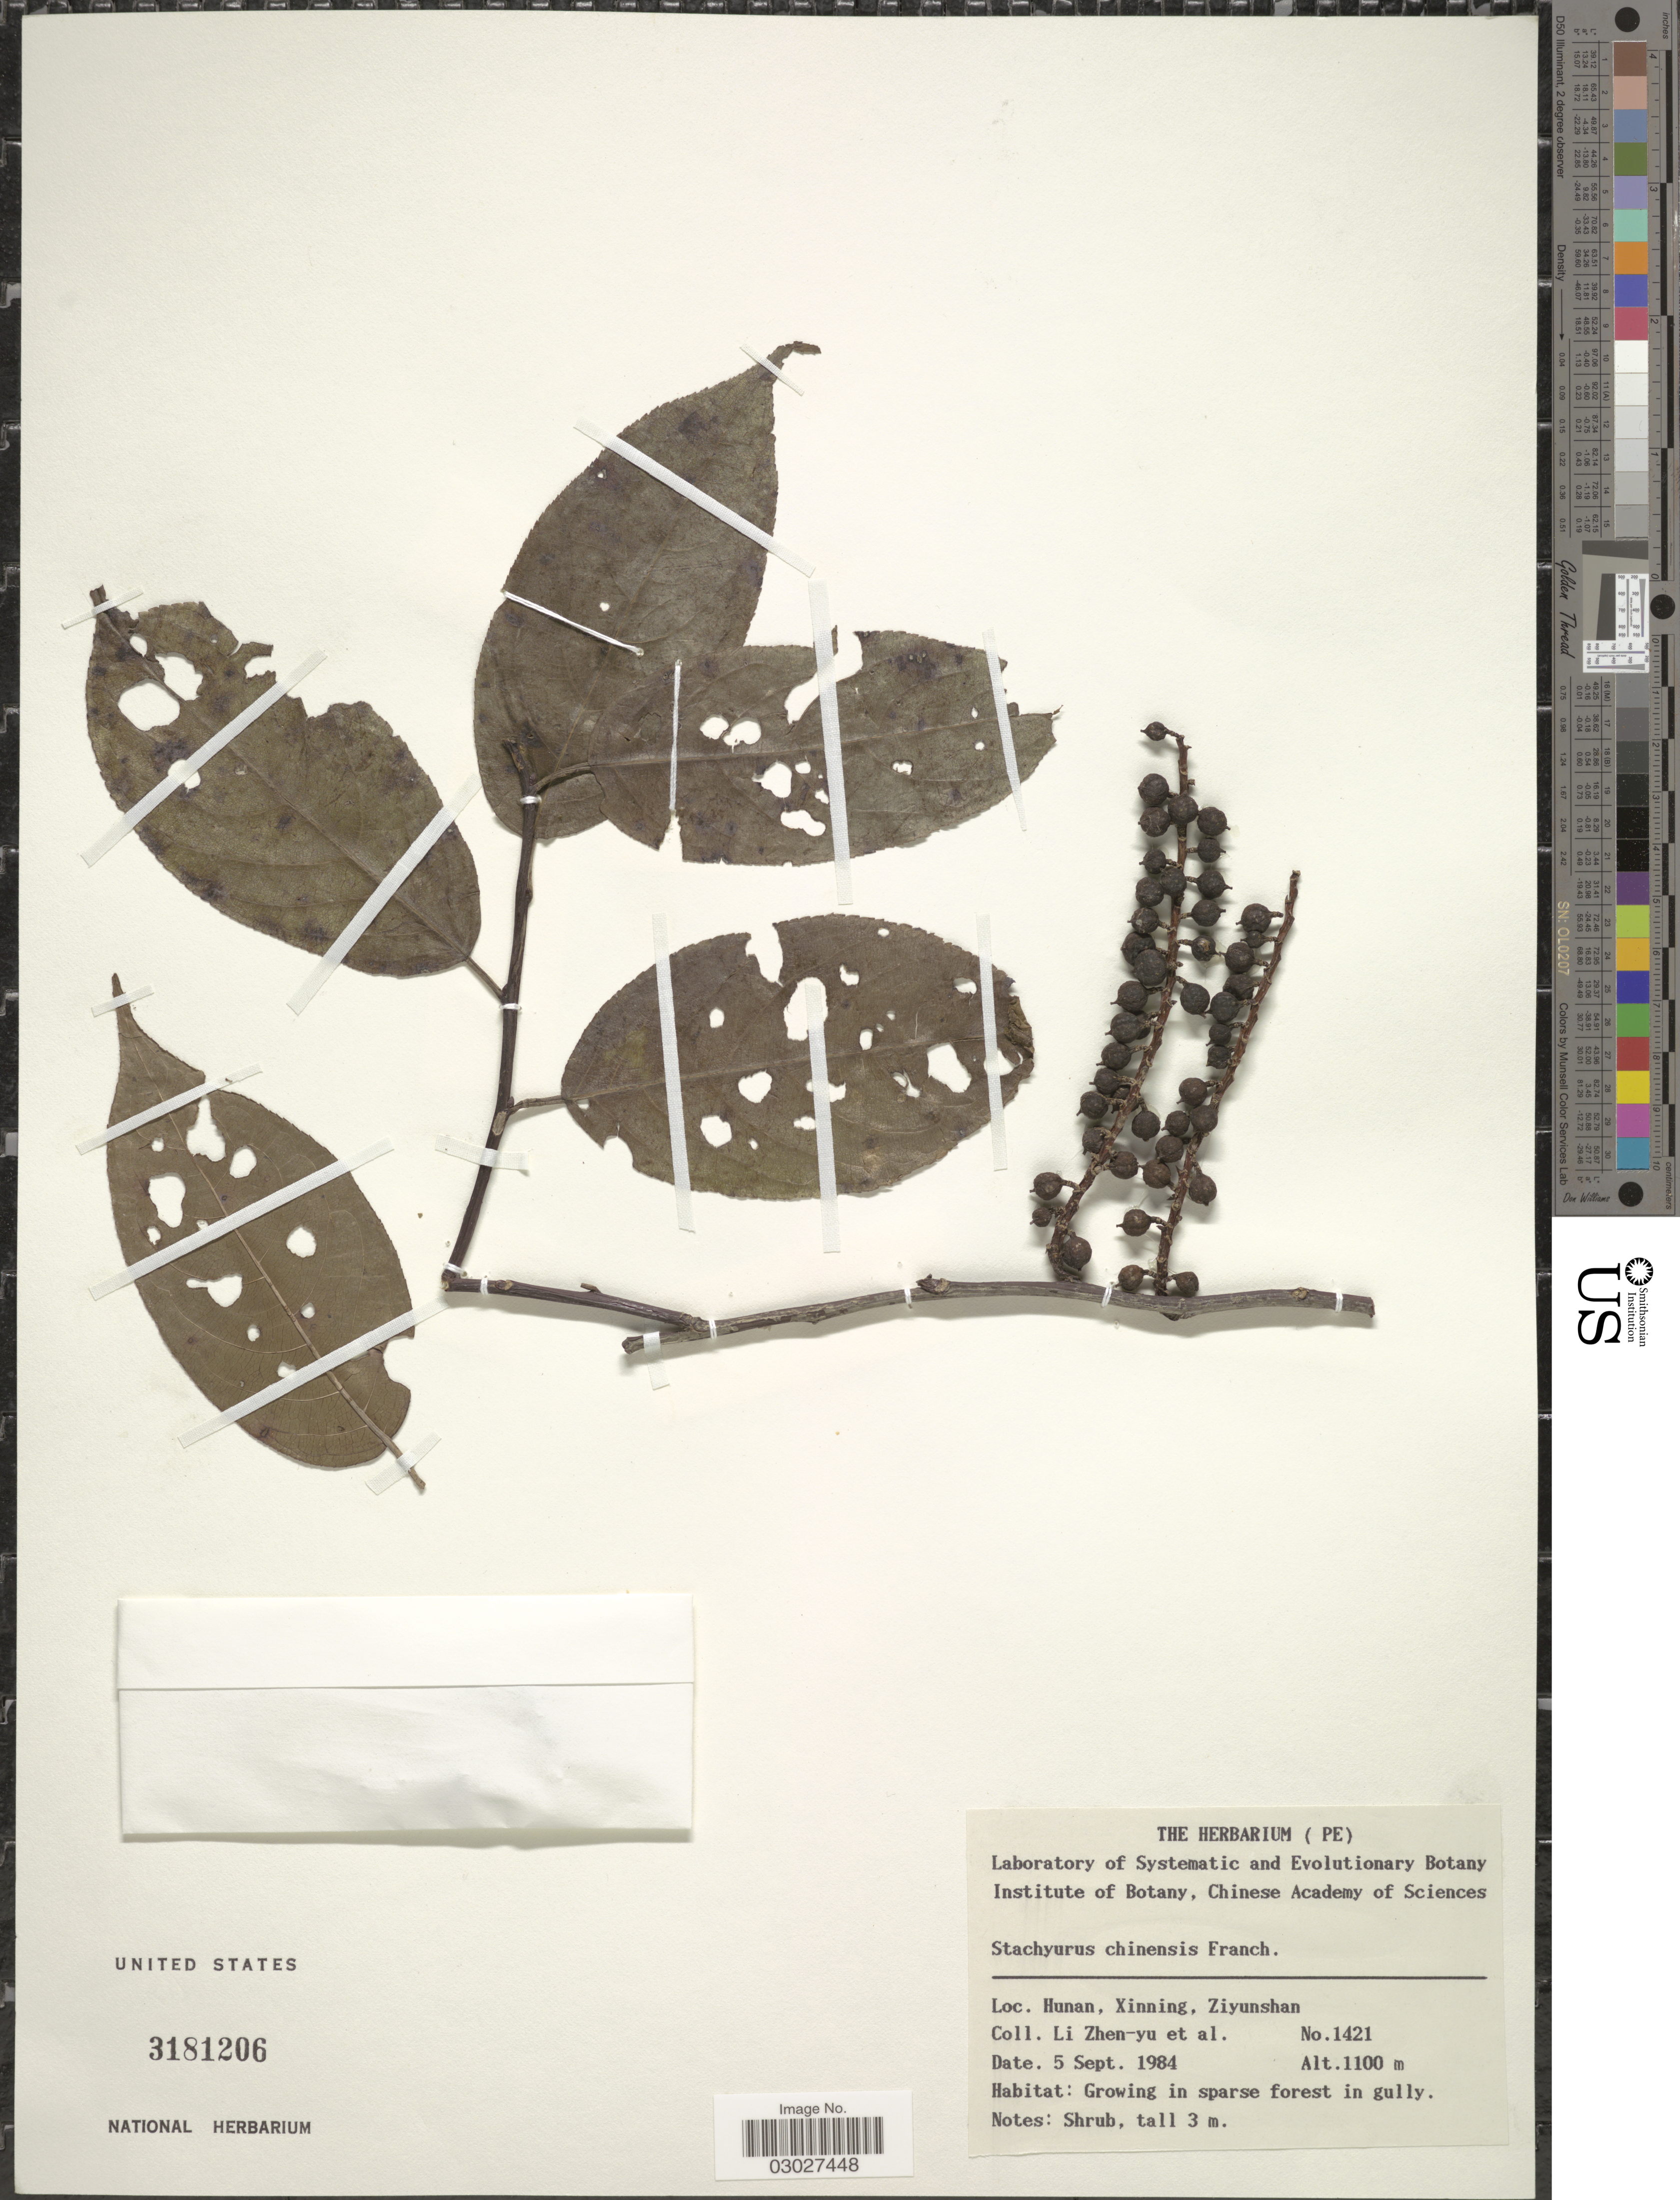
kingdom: Plantae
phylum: Tracheophyta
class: Magnoliopsida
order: Crossosomatales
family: Stachyuraceae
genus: Stachyurus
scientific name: Stachyurus chinensis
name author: Franch.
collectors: Z. Y. Li & et al.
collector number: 1421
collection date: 1984-09-05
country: China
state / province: Hunan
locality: Xinning, Ziyunshan.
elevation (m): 1100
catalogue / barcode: US 3181206